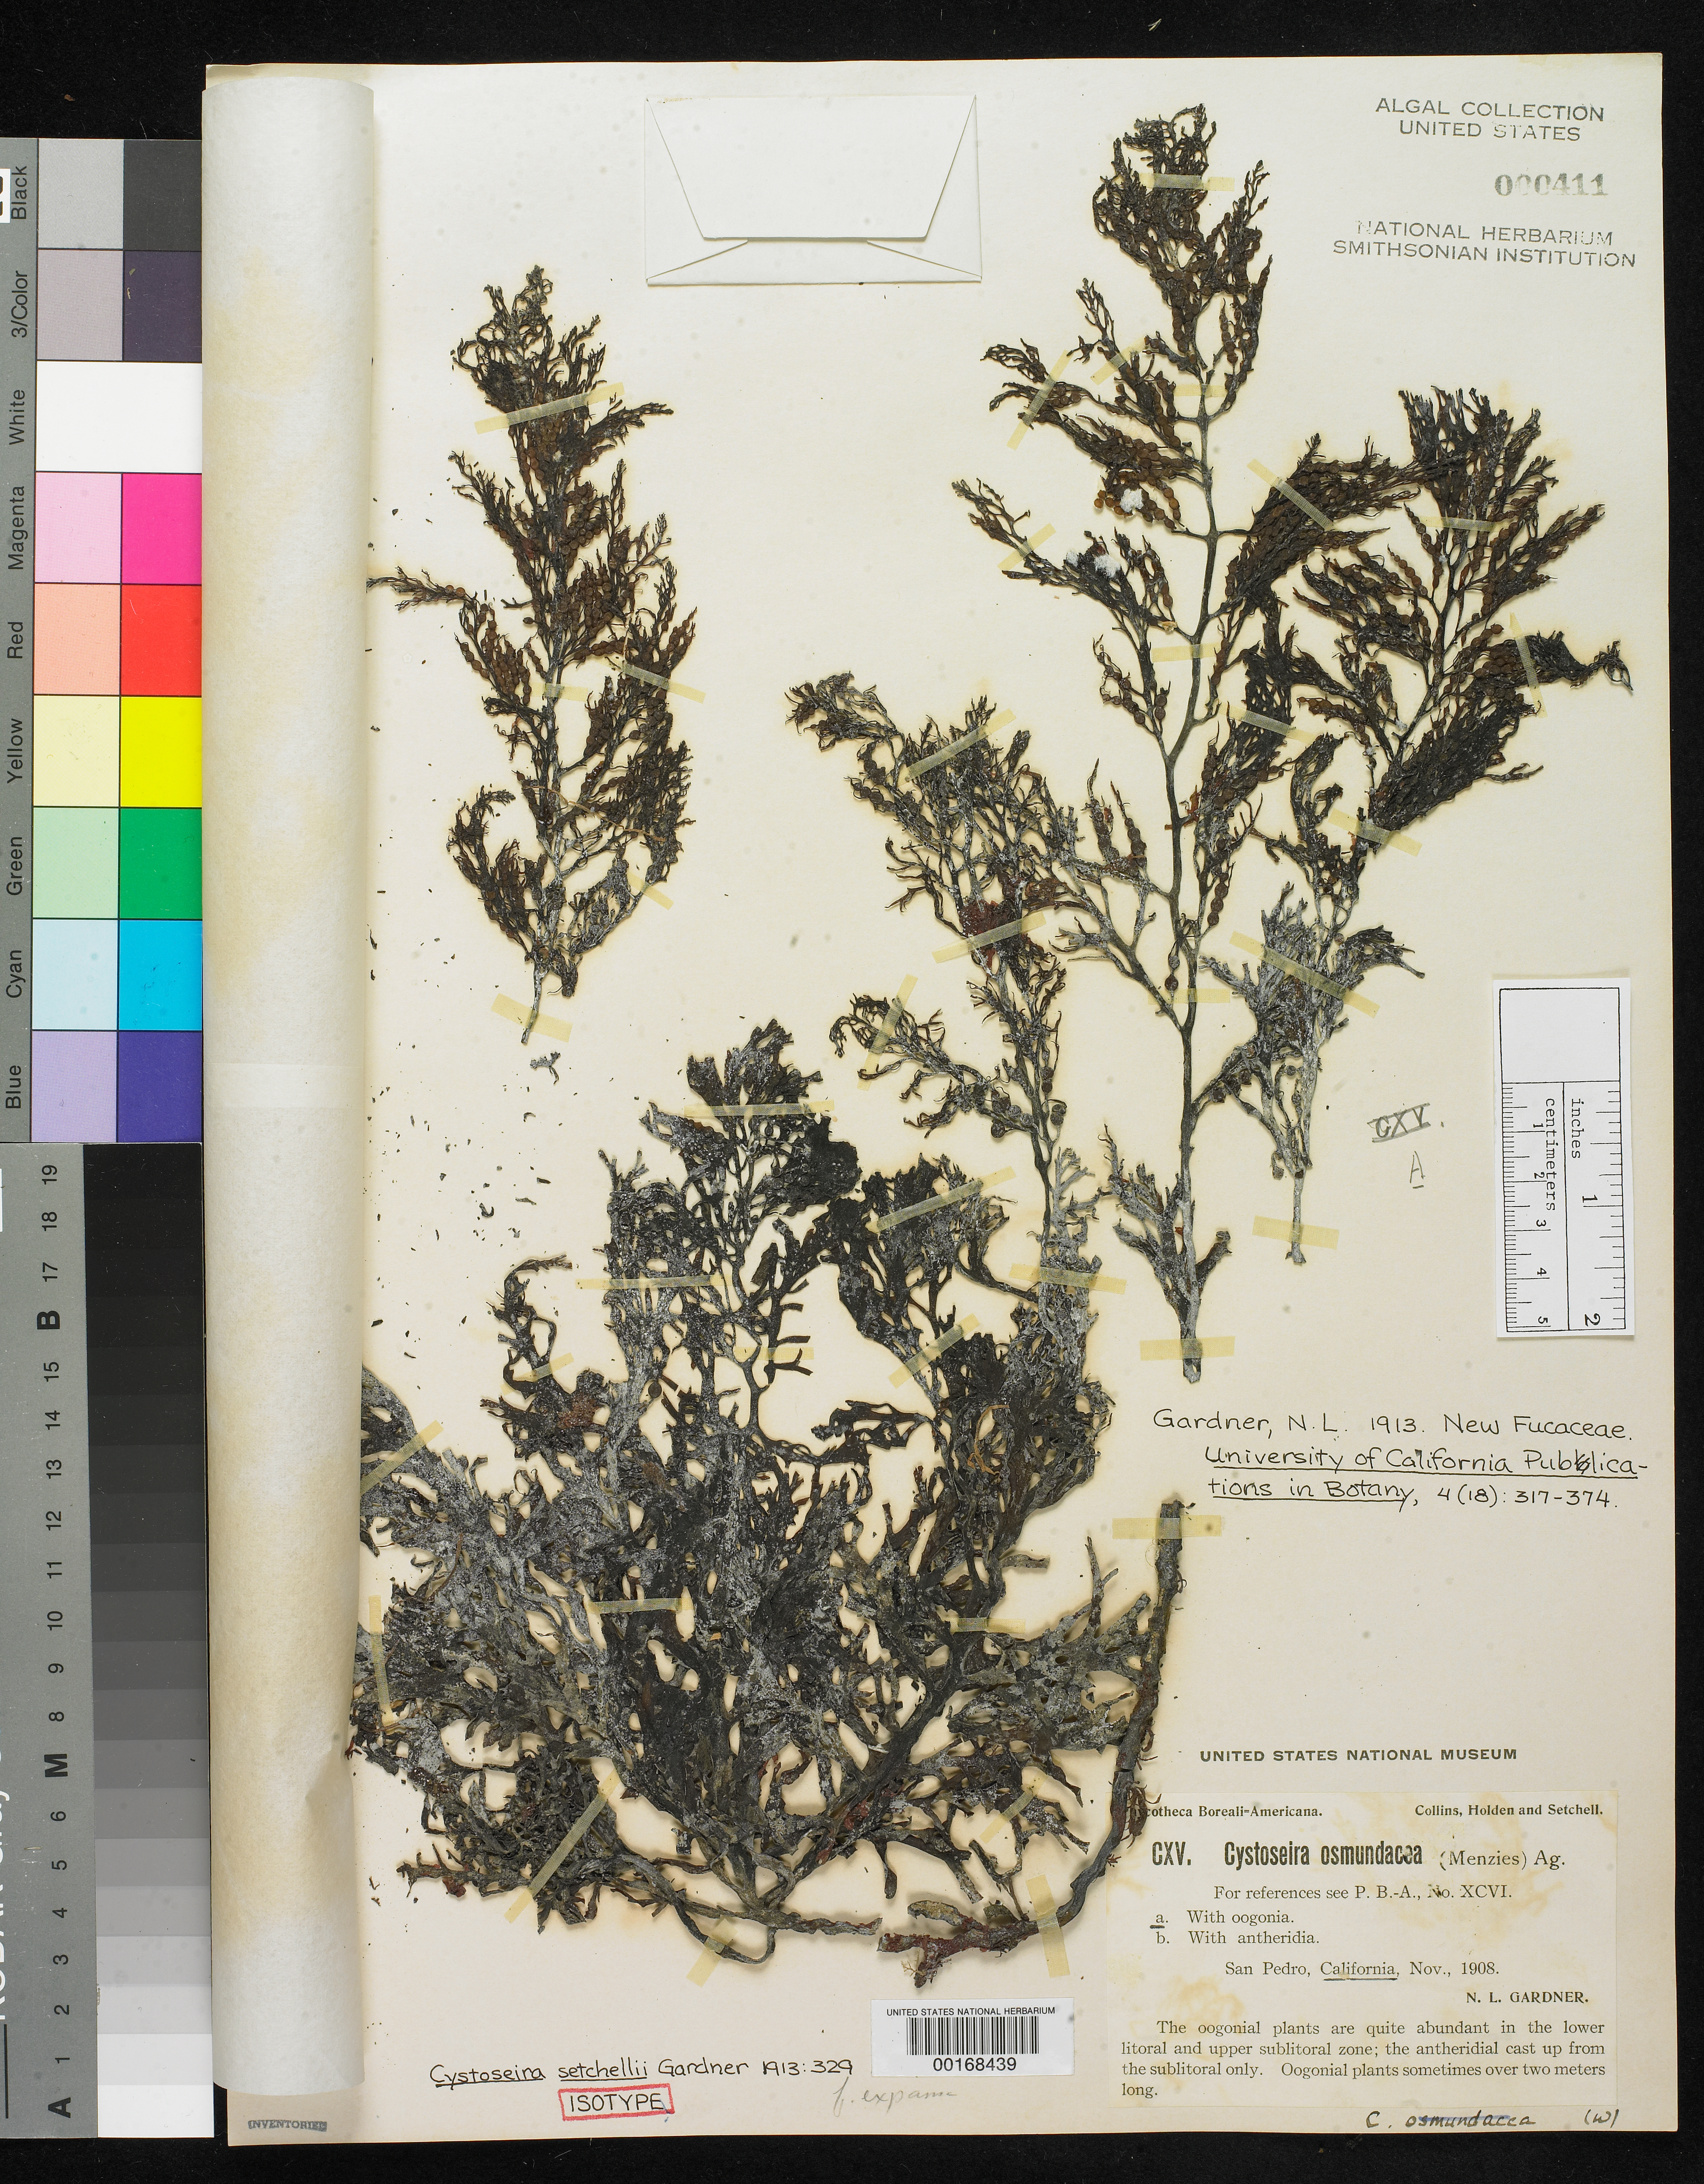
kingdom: Chromista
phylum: Ochrophyta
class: Phaeophyceae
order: Fucales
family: Sargassaceae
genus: Cystoseira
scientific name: Cystoseira setchellii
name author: N.L. Gardner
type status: Isotype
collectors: N. Gardner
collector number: PB-A CXVA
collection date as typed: Nov 1908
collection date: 1908-11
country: United States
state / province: California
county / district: Los Angeles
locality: San Pedro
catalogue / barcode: US 411